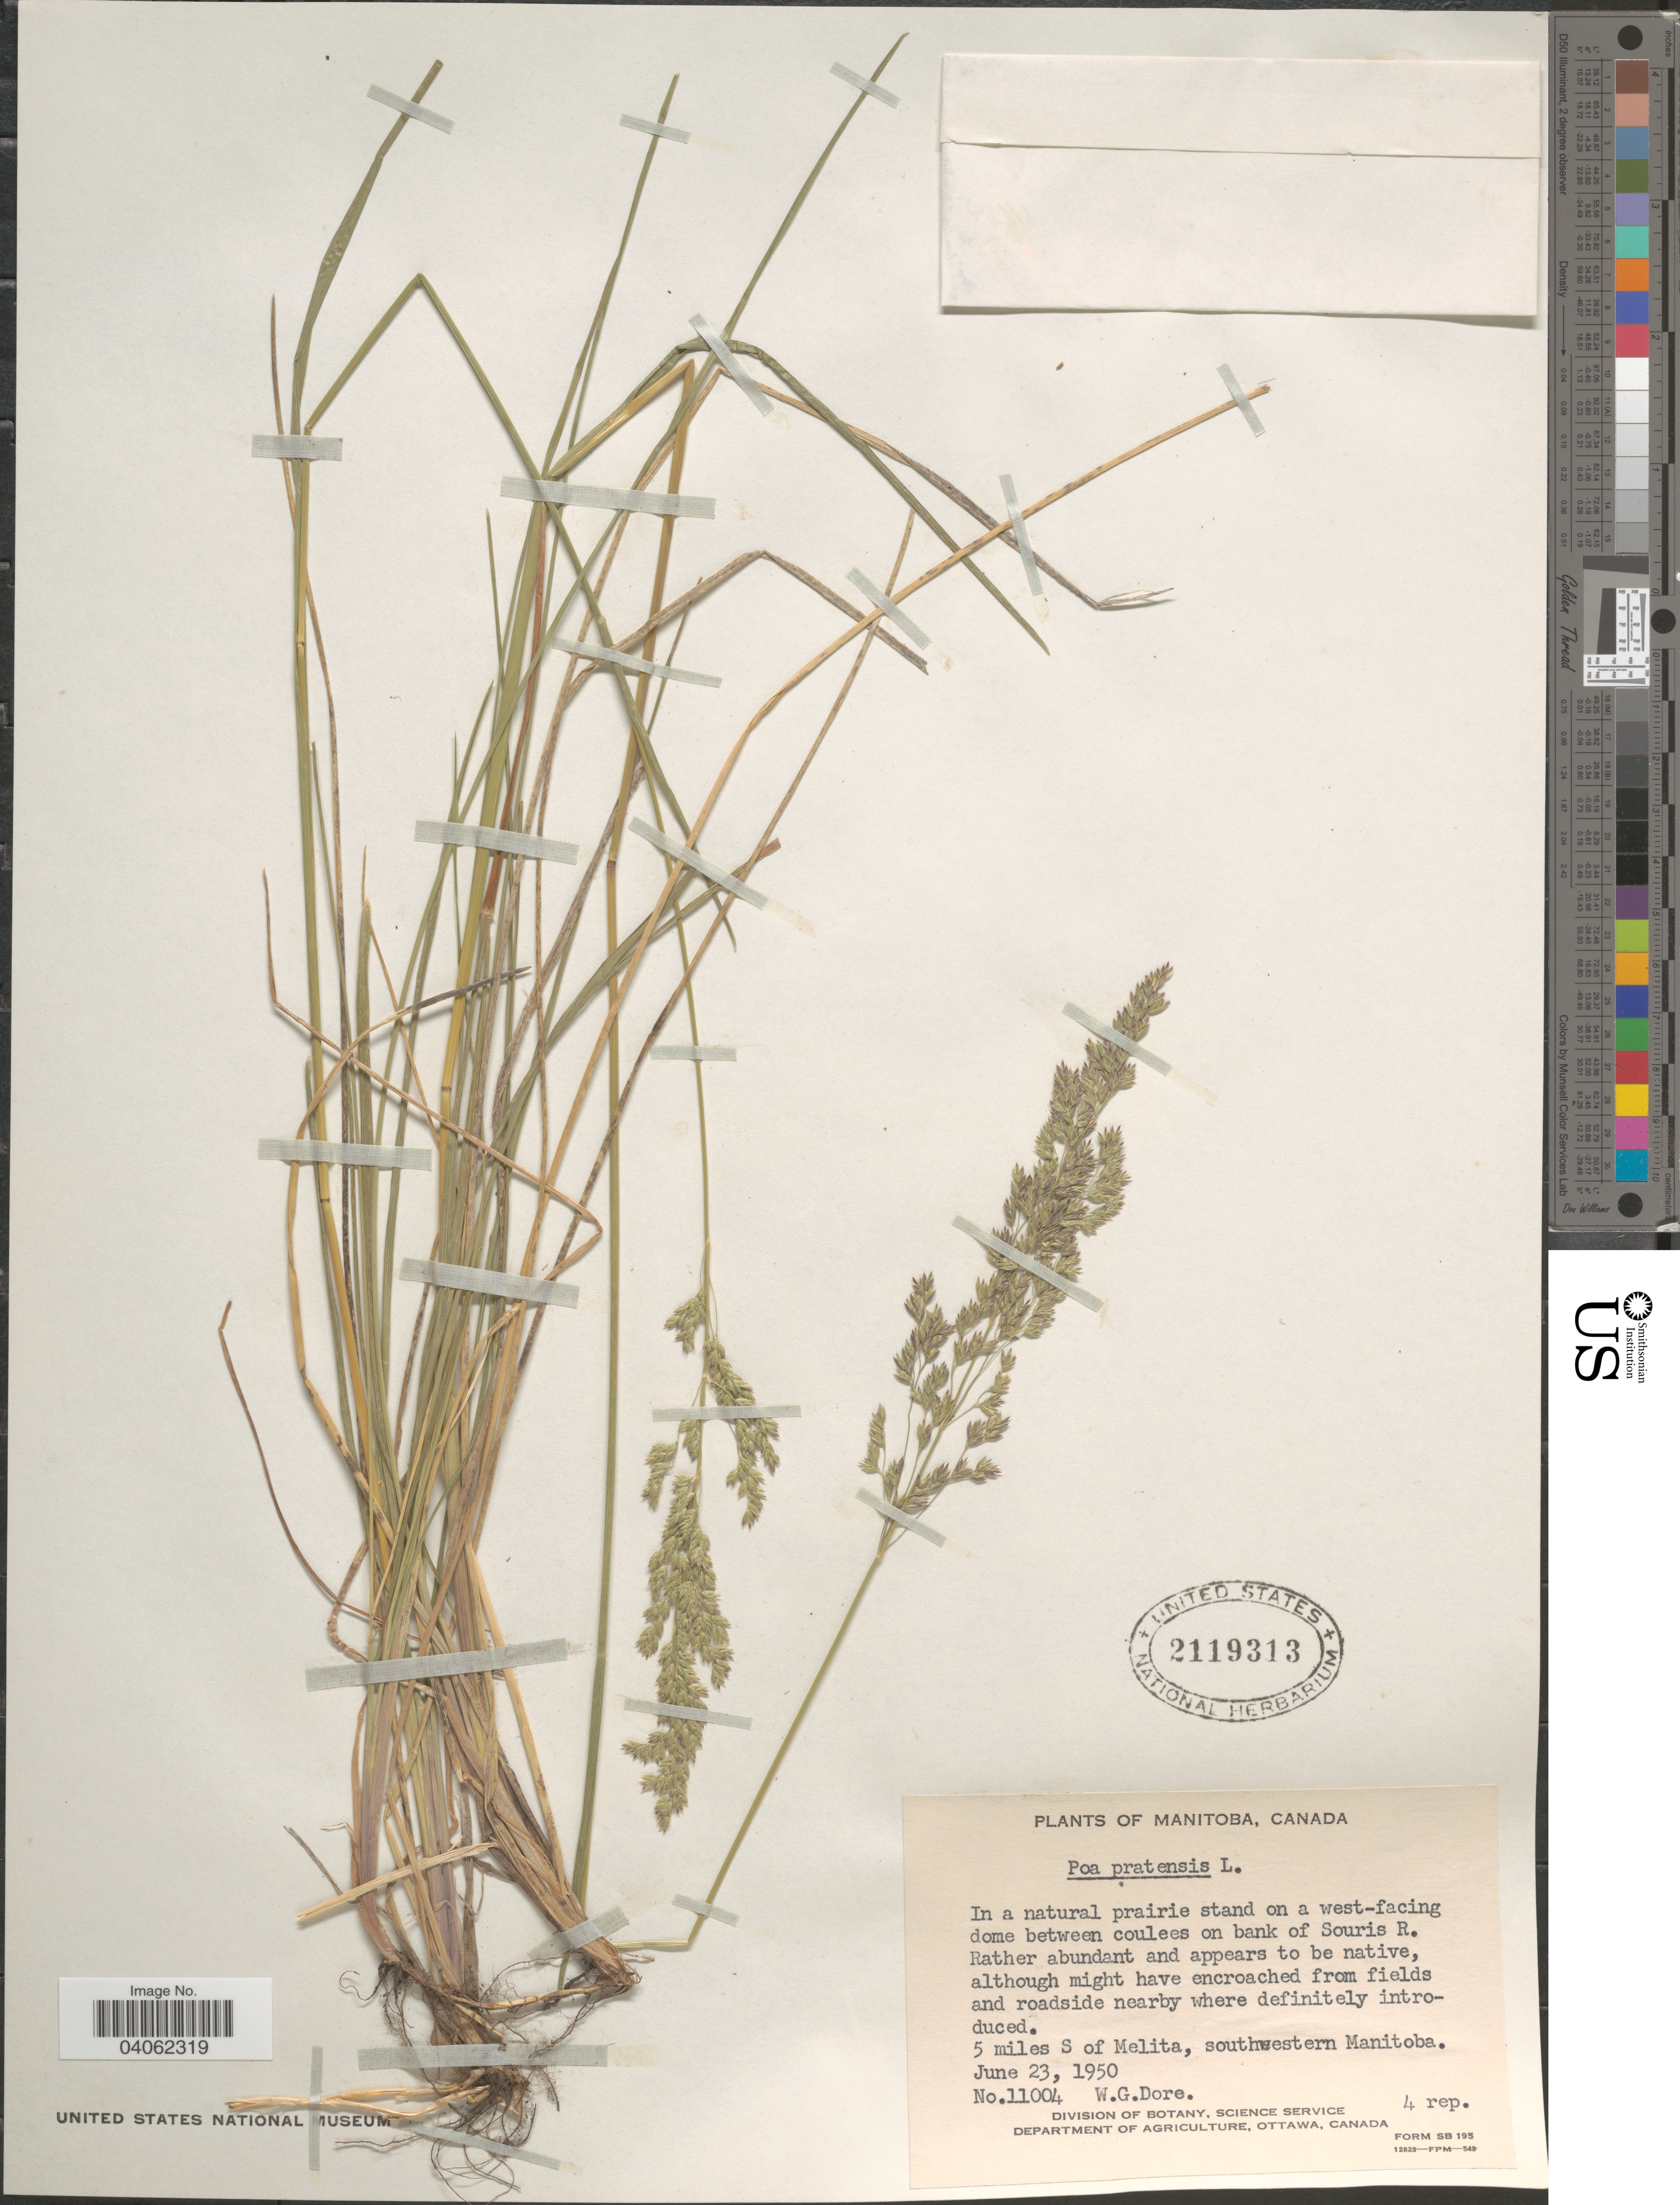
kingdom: Plantae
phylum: Tracheophyta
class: Liliopsida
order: Poales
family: Poaceae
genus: Poa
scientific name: Poa pratensis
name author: L.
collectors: W. Dore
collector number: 11004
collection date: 1950-06-23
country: Canada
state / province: Manitoba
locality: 5 miles S of Melita, southwestern Manitoba.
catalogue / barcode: US 2119313